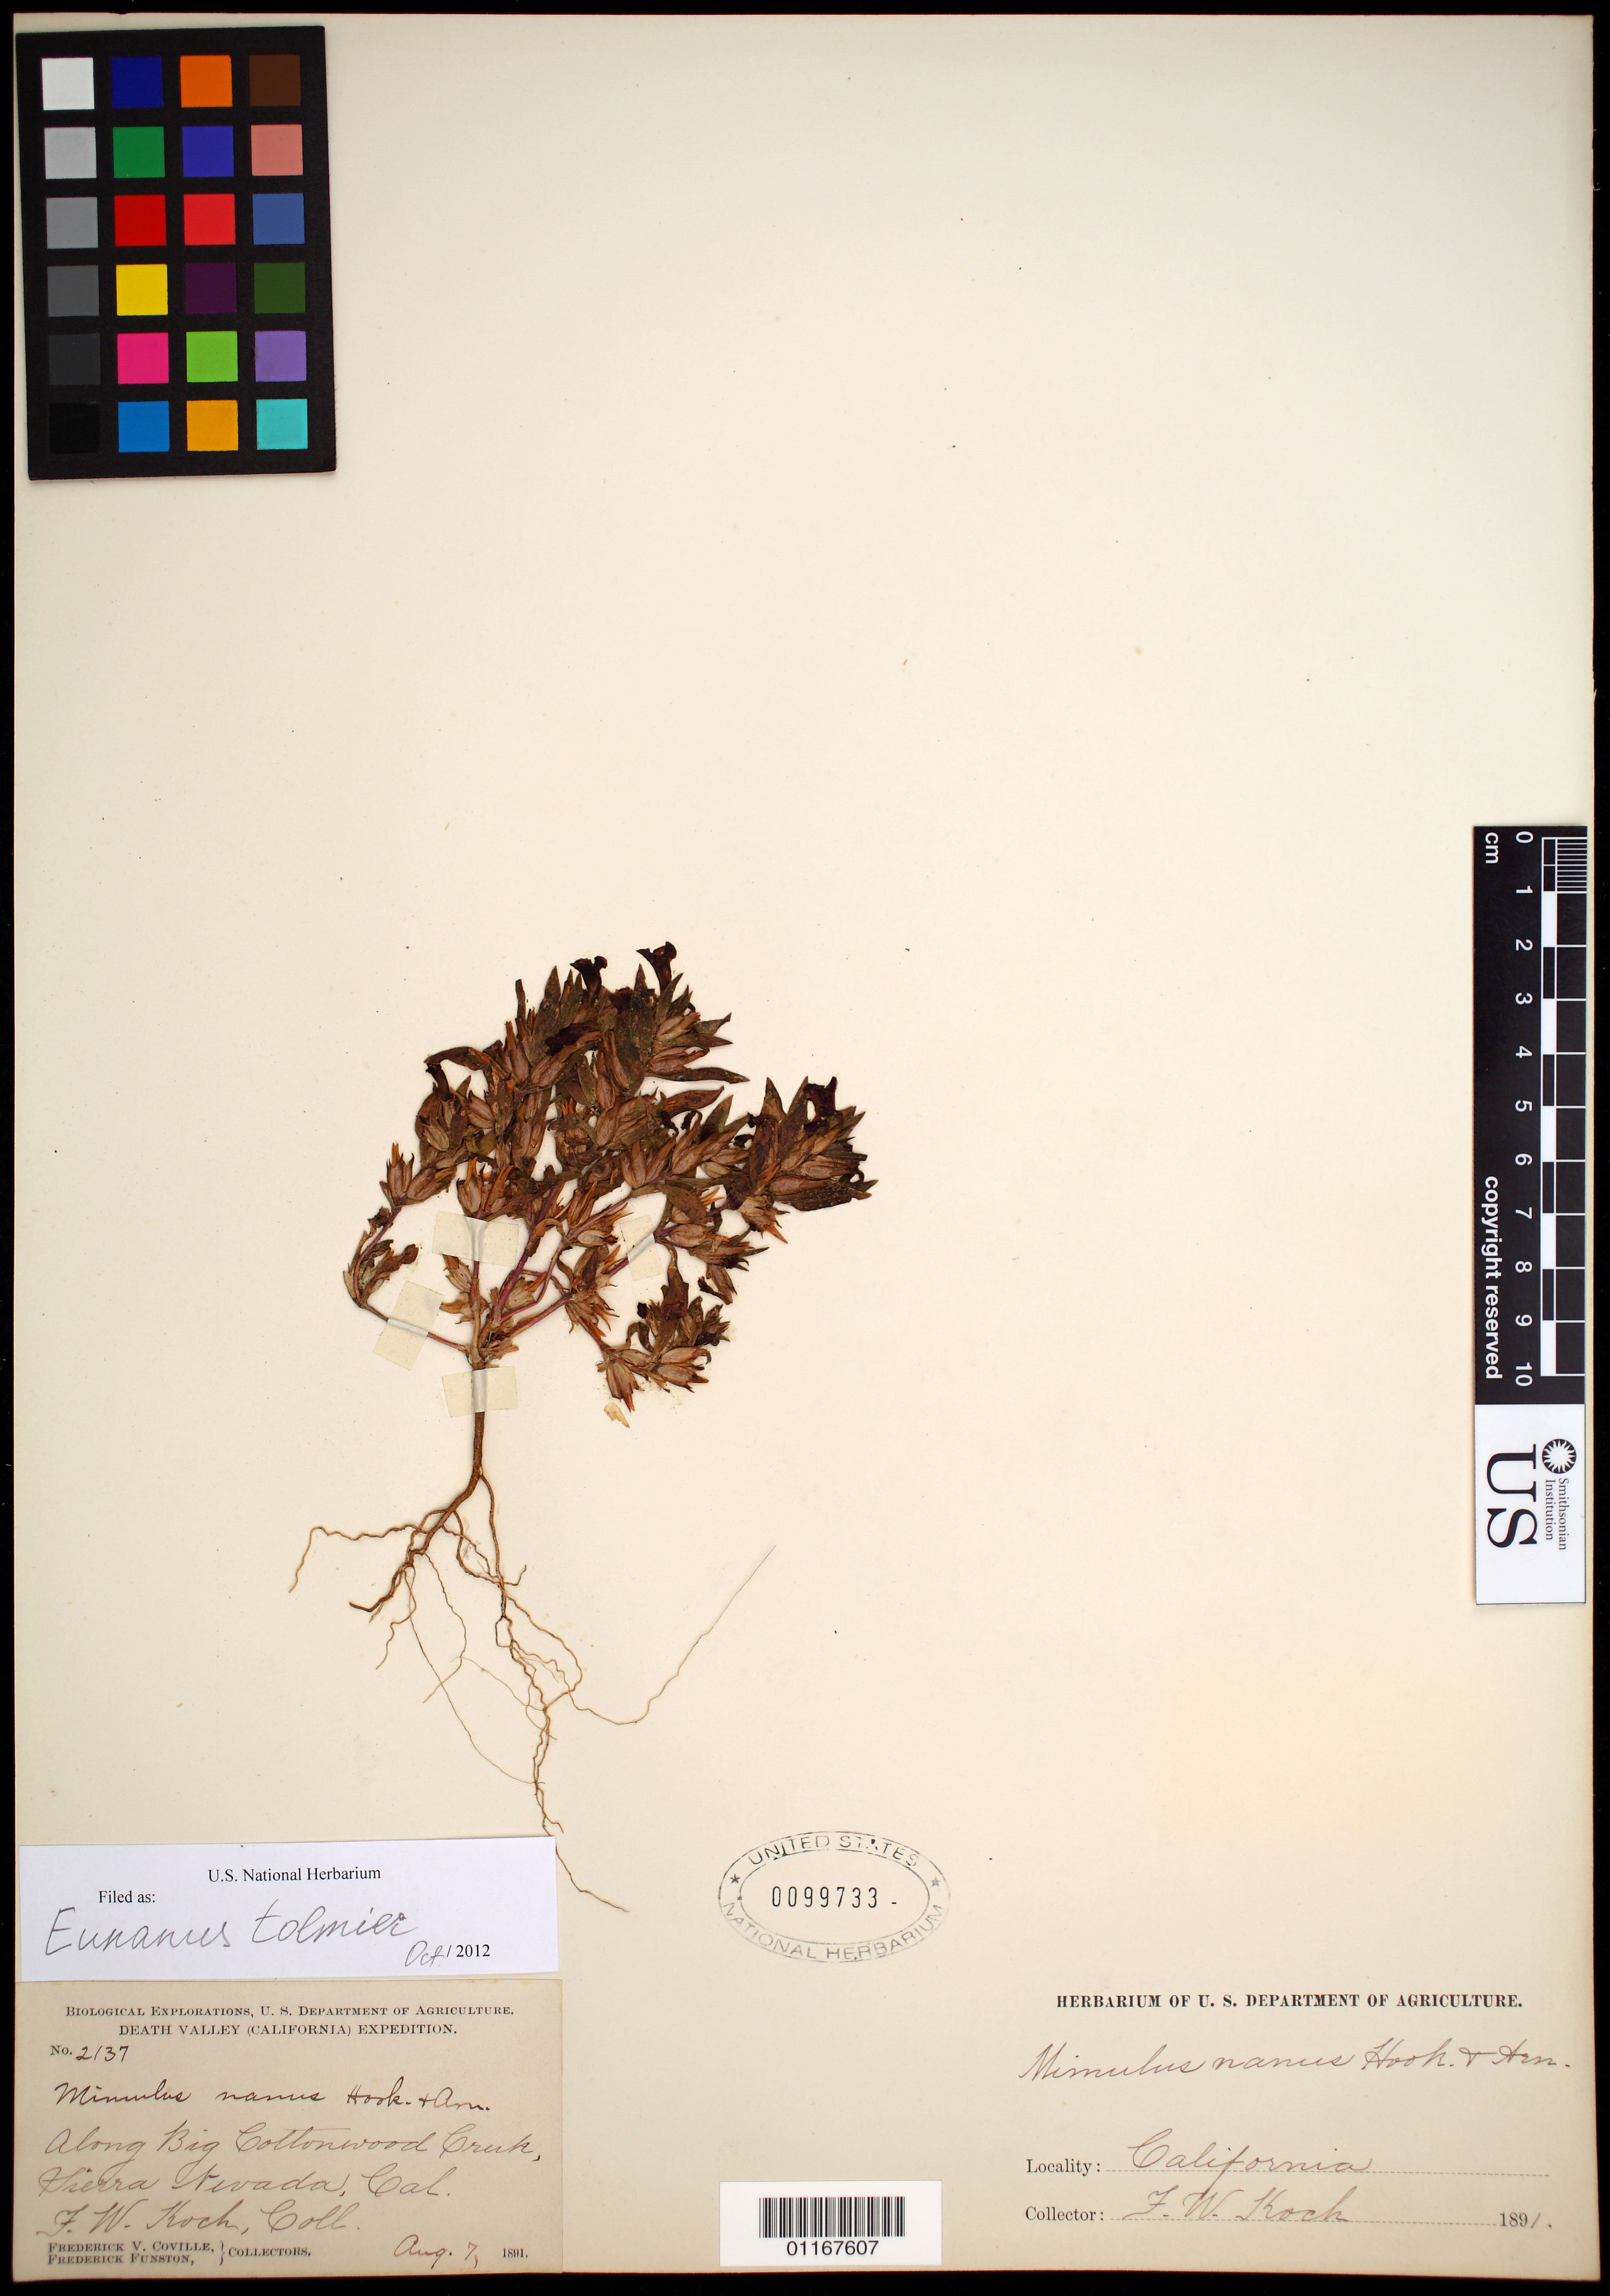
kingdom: Plantae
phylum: Tracheophyta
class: Magnoliopsida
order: Lamiales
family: Phrymaceae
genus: Eunanus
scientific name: Eunanus tolmiei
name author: Benth.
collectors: F. W. Koch, F. V. Coville & F. Funston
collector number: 2137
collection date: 1891-08-07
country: United States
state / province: California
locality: Along Big Cottonwood Creek, Sierra Nevada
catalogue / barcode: US 99733